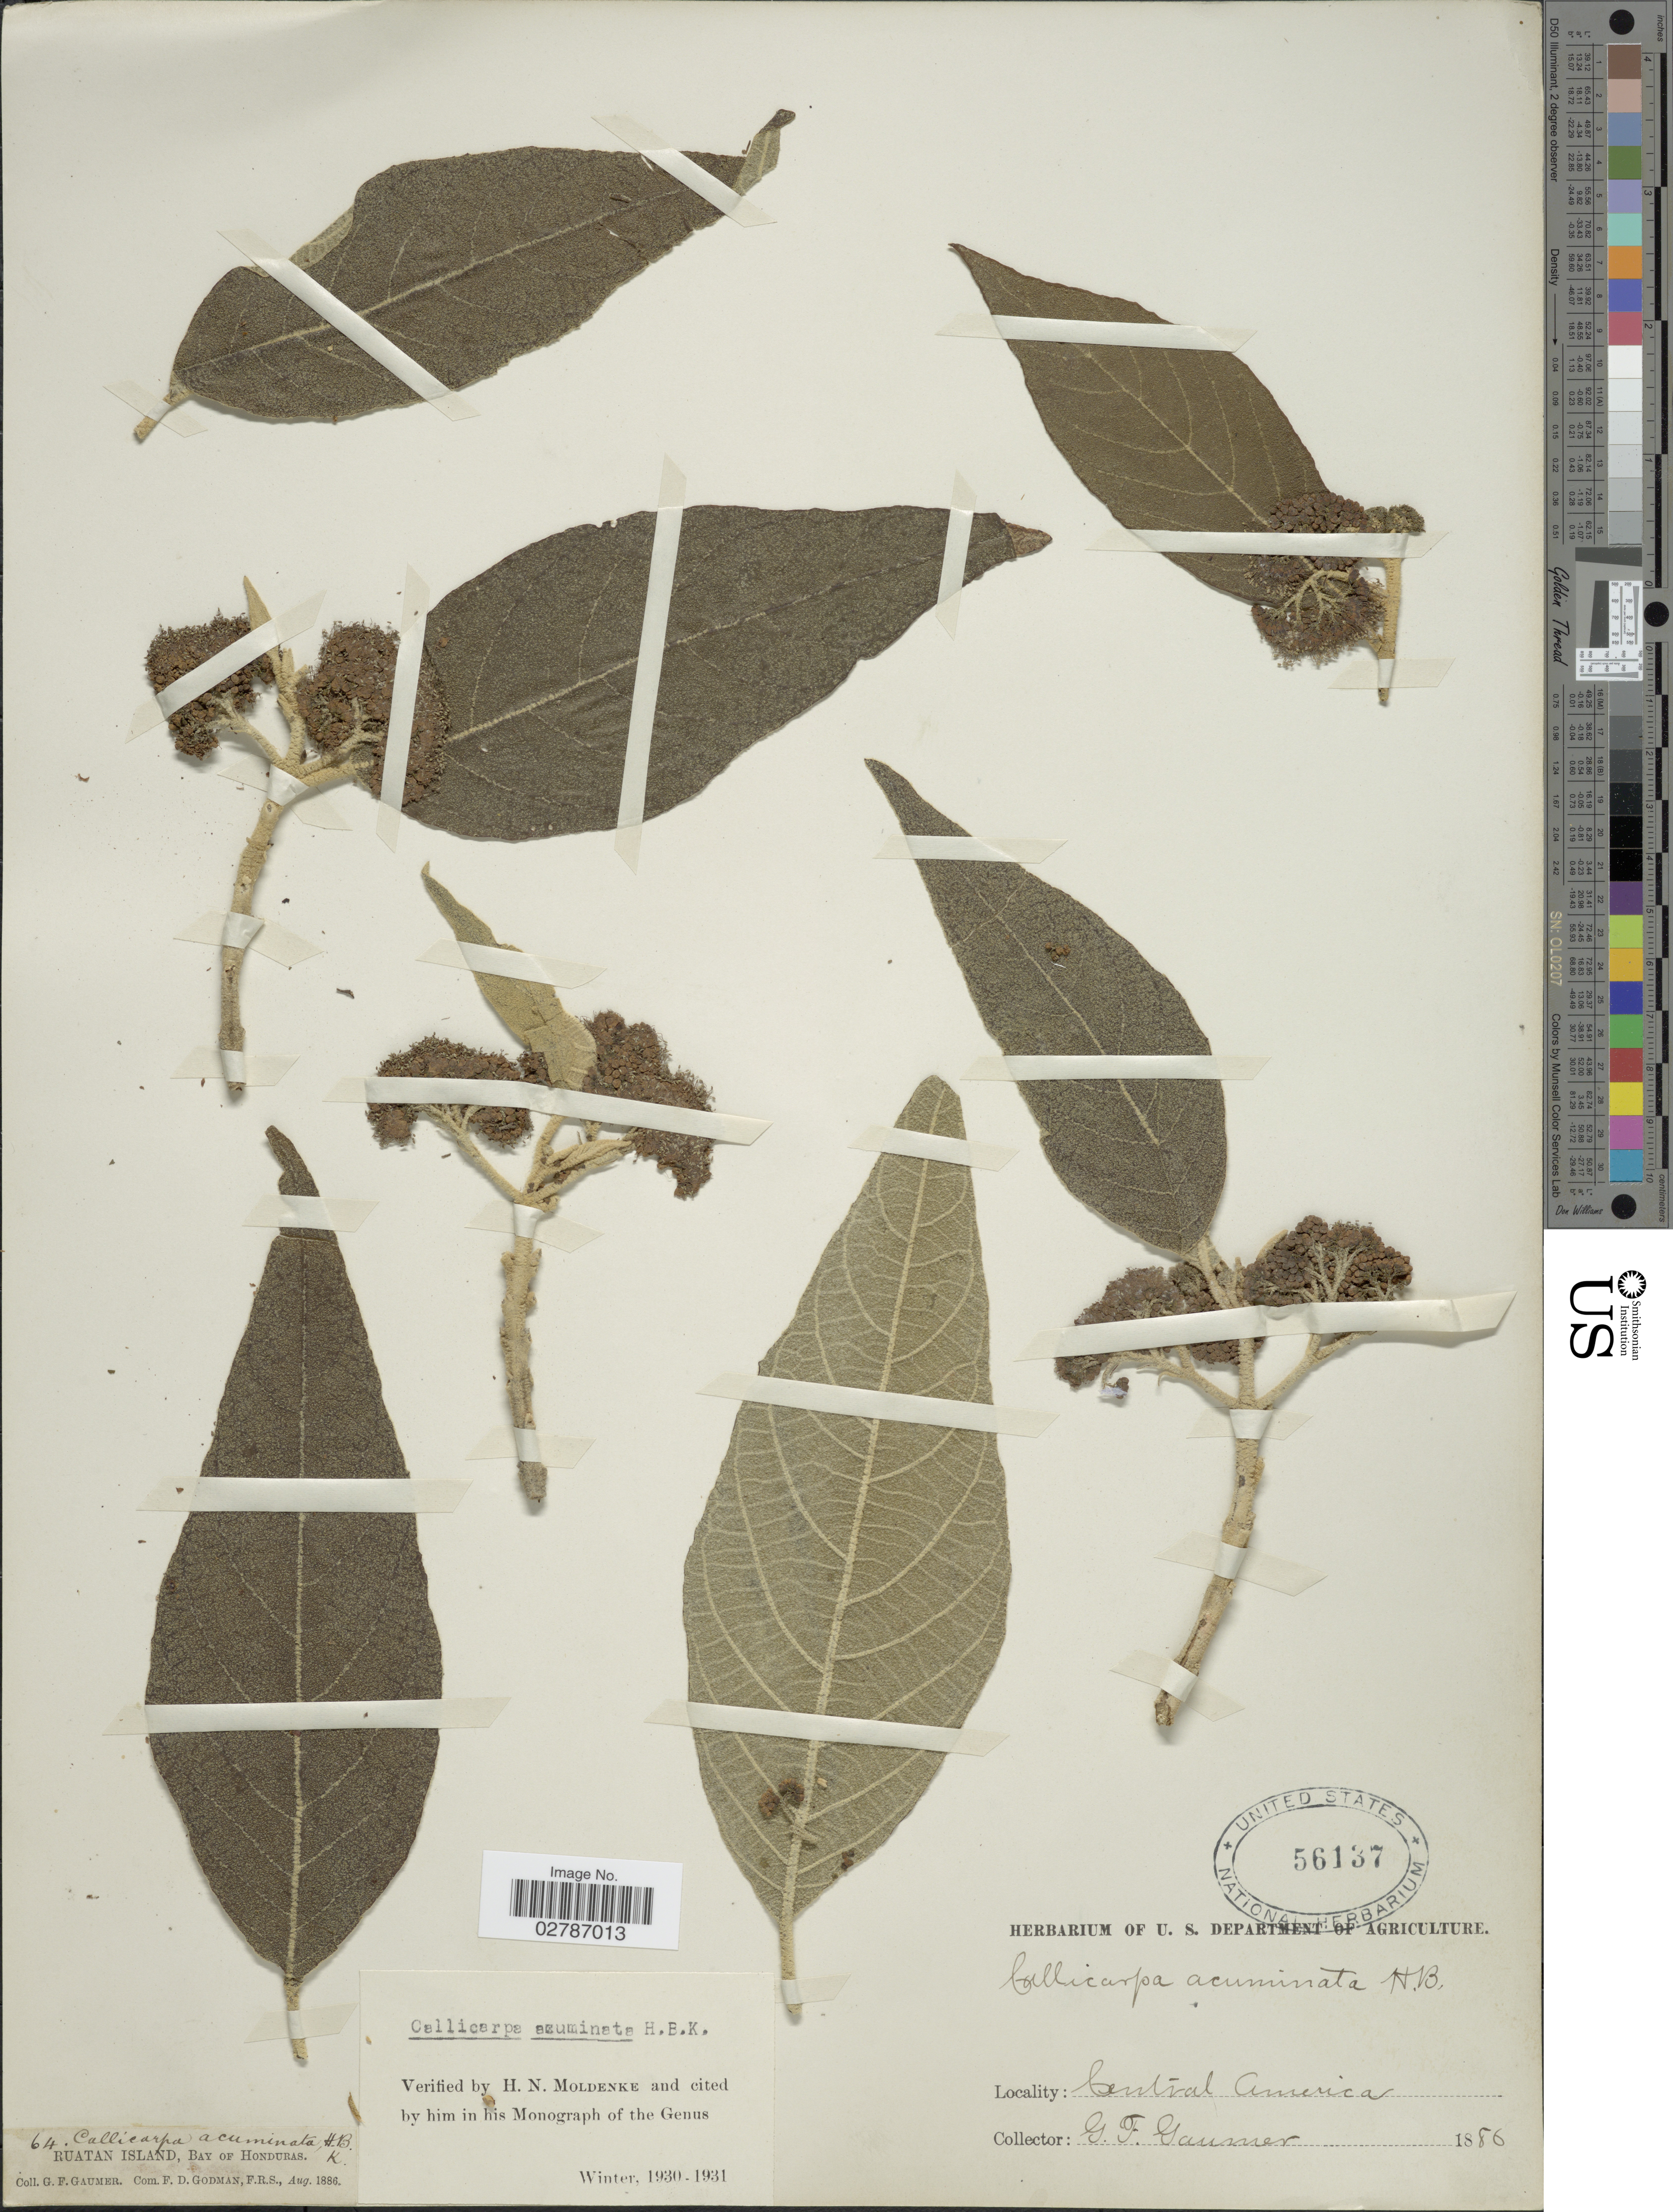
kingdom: Plantae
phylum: Tracheophyta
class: Magnoliopsida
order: Lamiales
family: Lamiaceae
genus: Callicarpa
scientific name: Callicarpa acuminata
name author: Kunth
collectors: G. F. Gaumer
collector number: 64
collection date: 1886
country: Honduras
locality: Central America. Ruatan Island, Bay of Honduras.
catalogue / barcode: US 56137